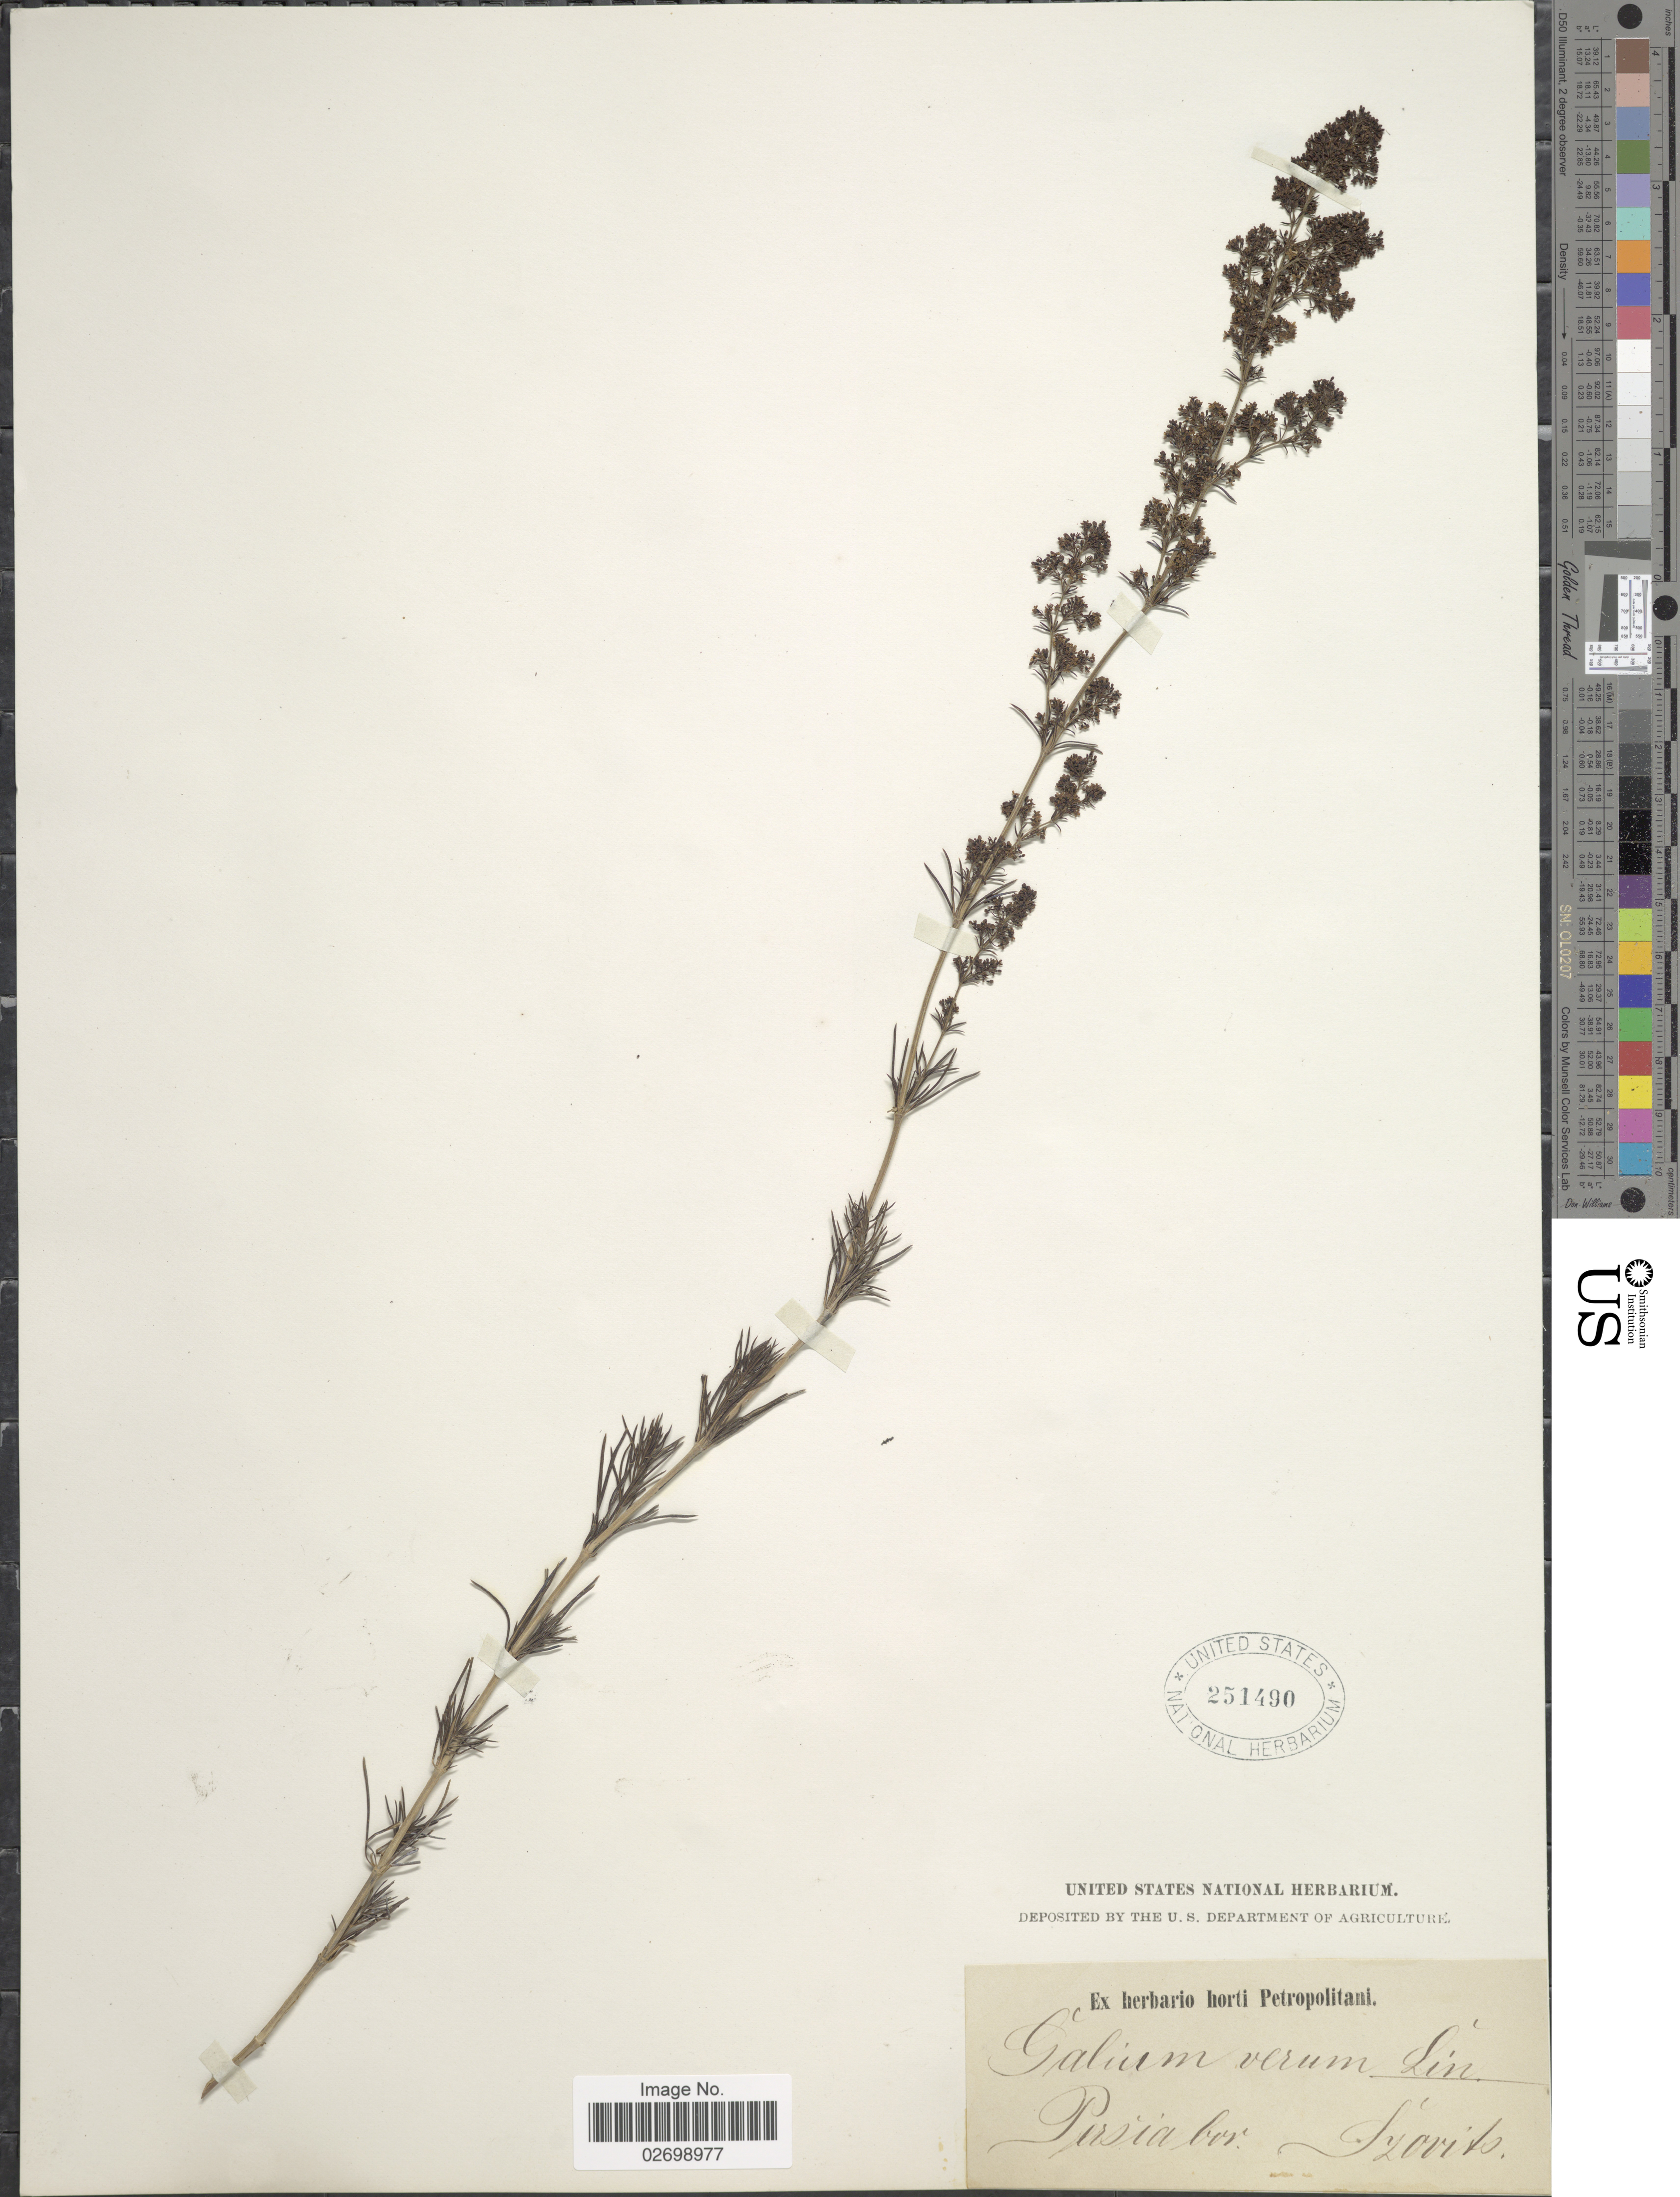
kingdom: Plantae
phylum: Tracheophyta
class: Magnoliopsida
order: Gentianales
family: Rubiaceae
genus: Galium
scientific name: Galium verum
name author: L.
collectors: Szovits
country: Iran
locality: Persia bor.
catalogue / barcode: US 251490